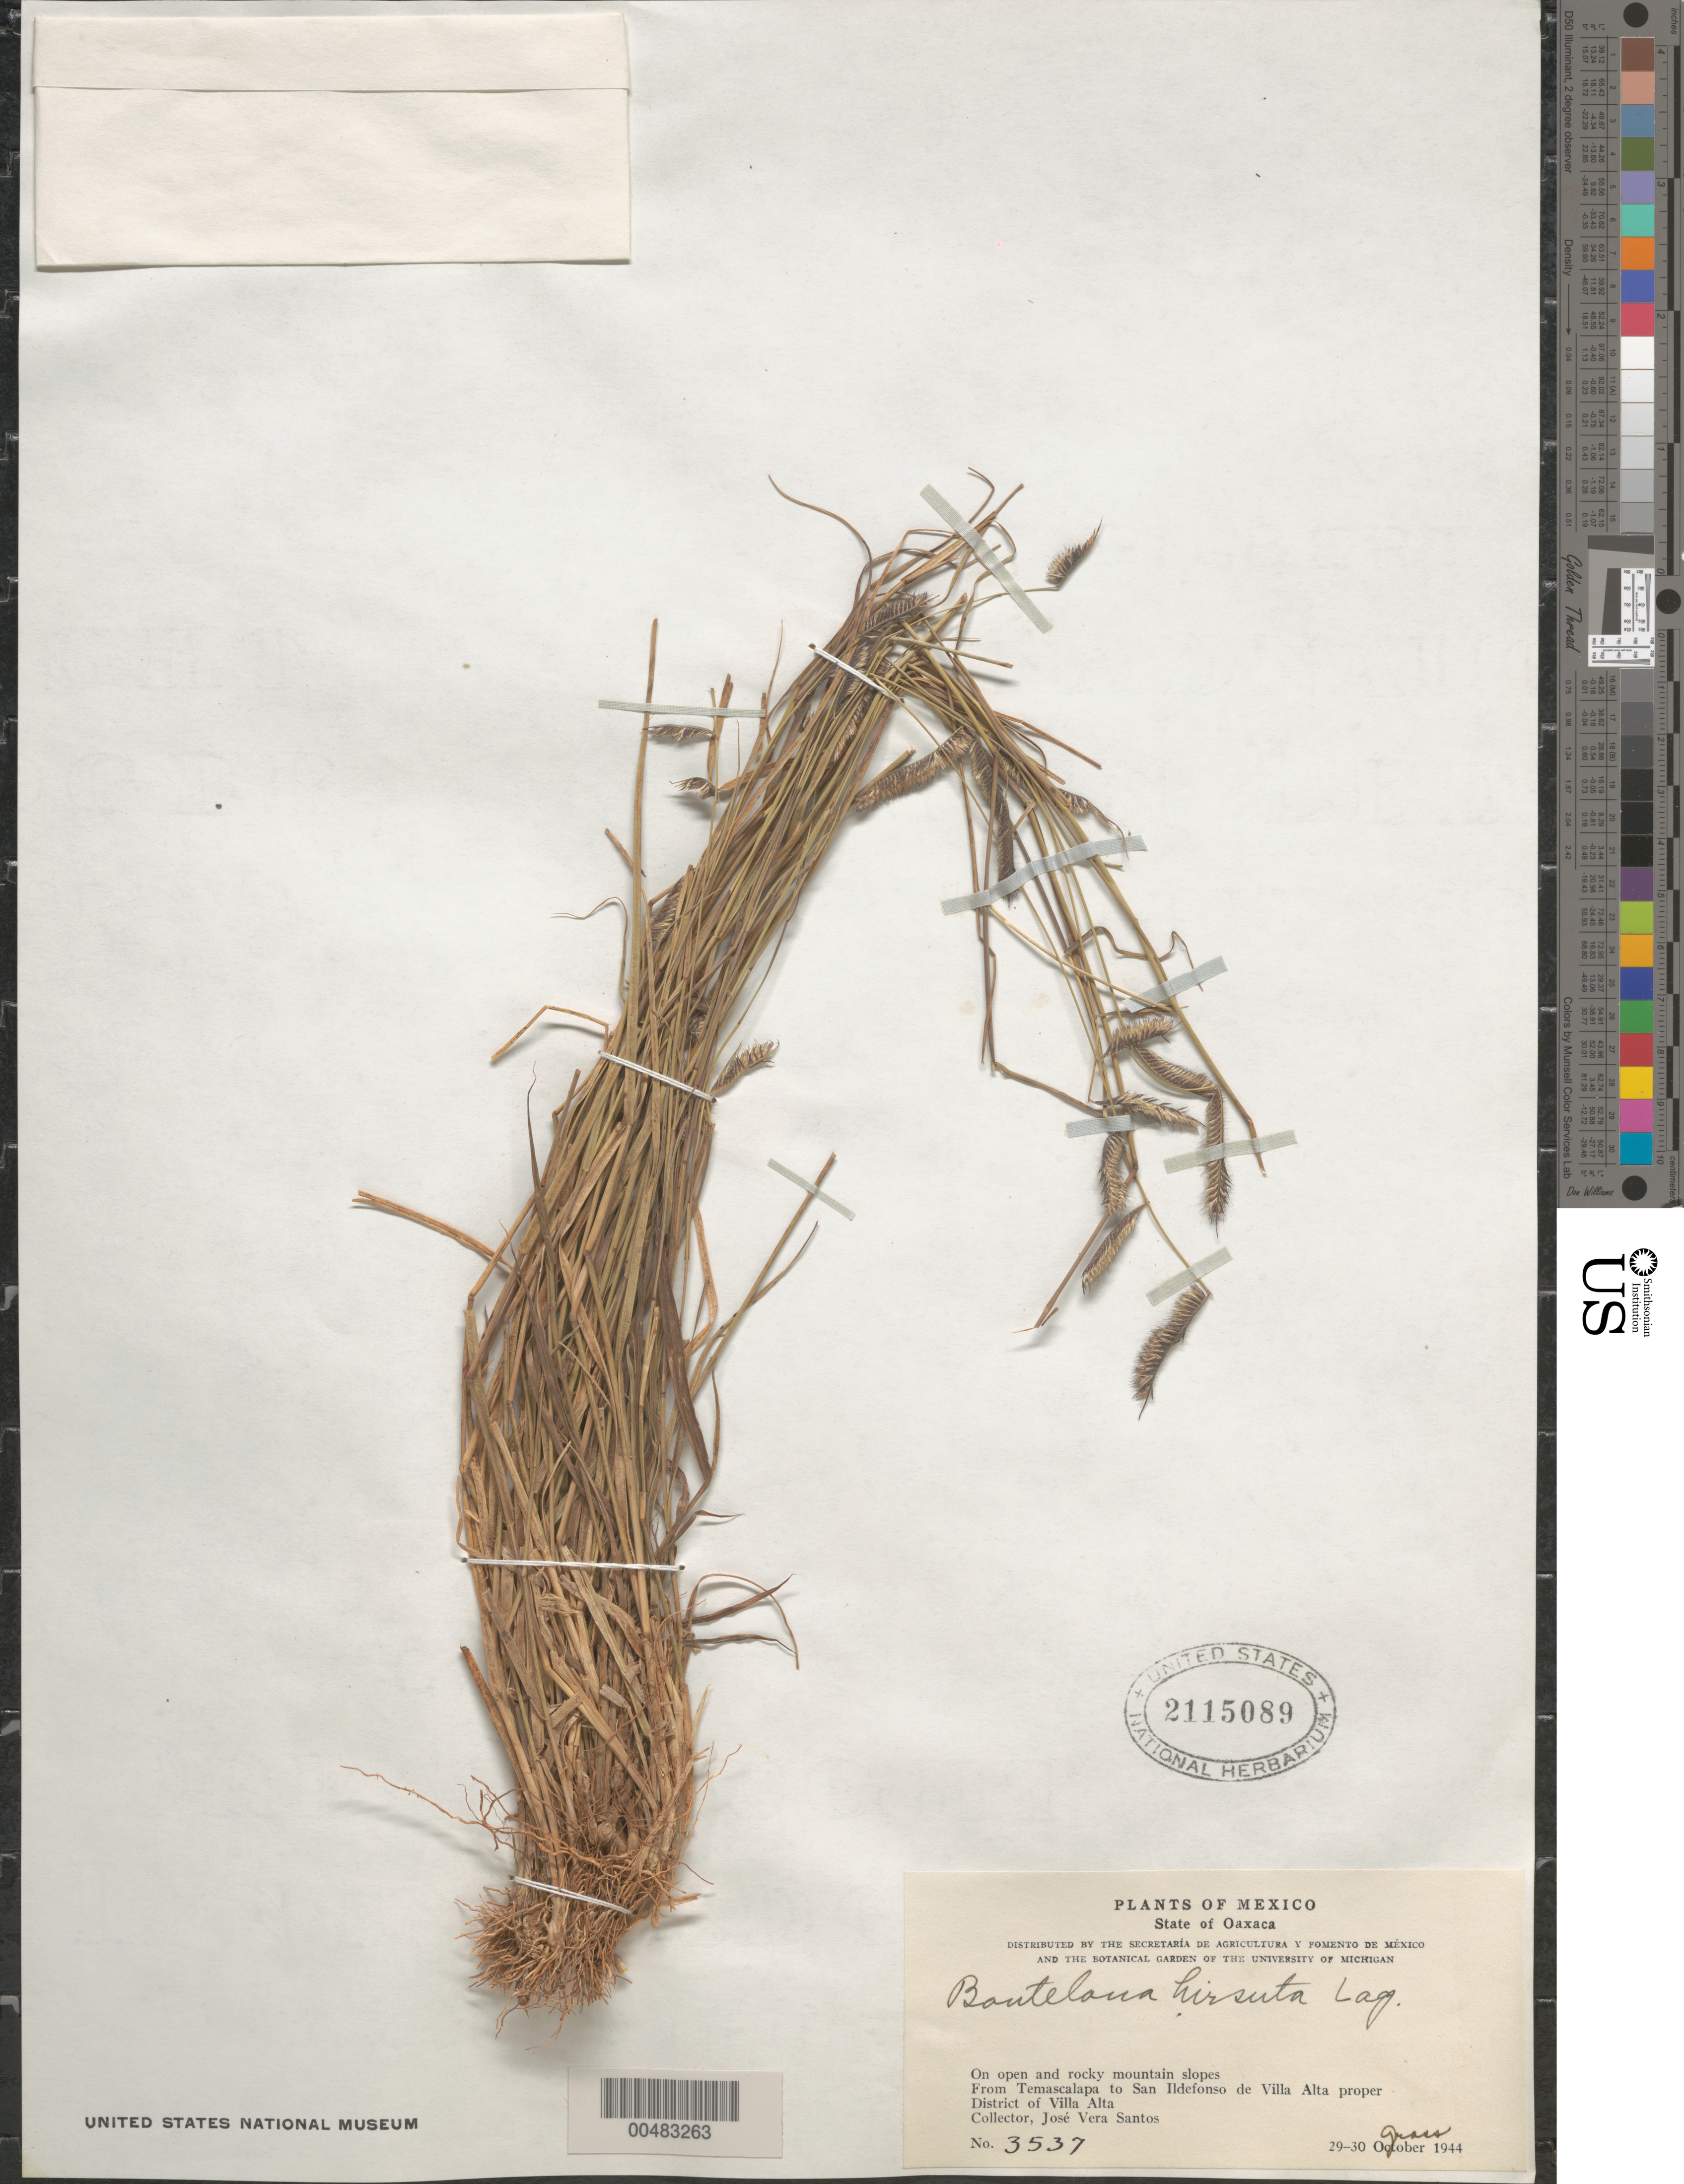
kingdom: Plantae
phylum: Tracheophyta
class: Liliopsida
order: Poales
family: Poaceae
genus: Bouteloua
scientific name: Bouteloua hirsuta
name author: Lag.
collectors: J. V. Santos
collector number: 3537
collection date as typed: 29 Oct 1944 to 30 Oct 1944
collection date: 1944-10-29/1944-10-30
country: Mexico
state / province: Oaxaca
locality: From Temascalapa to San Ildefonso de Villa Alta proper, District of Villa Alta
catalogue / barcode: US 2115089